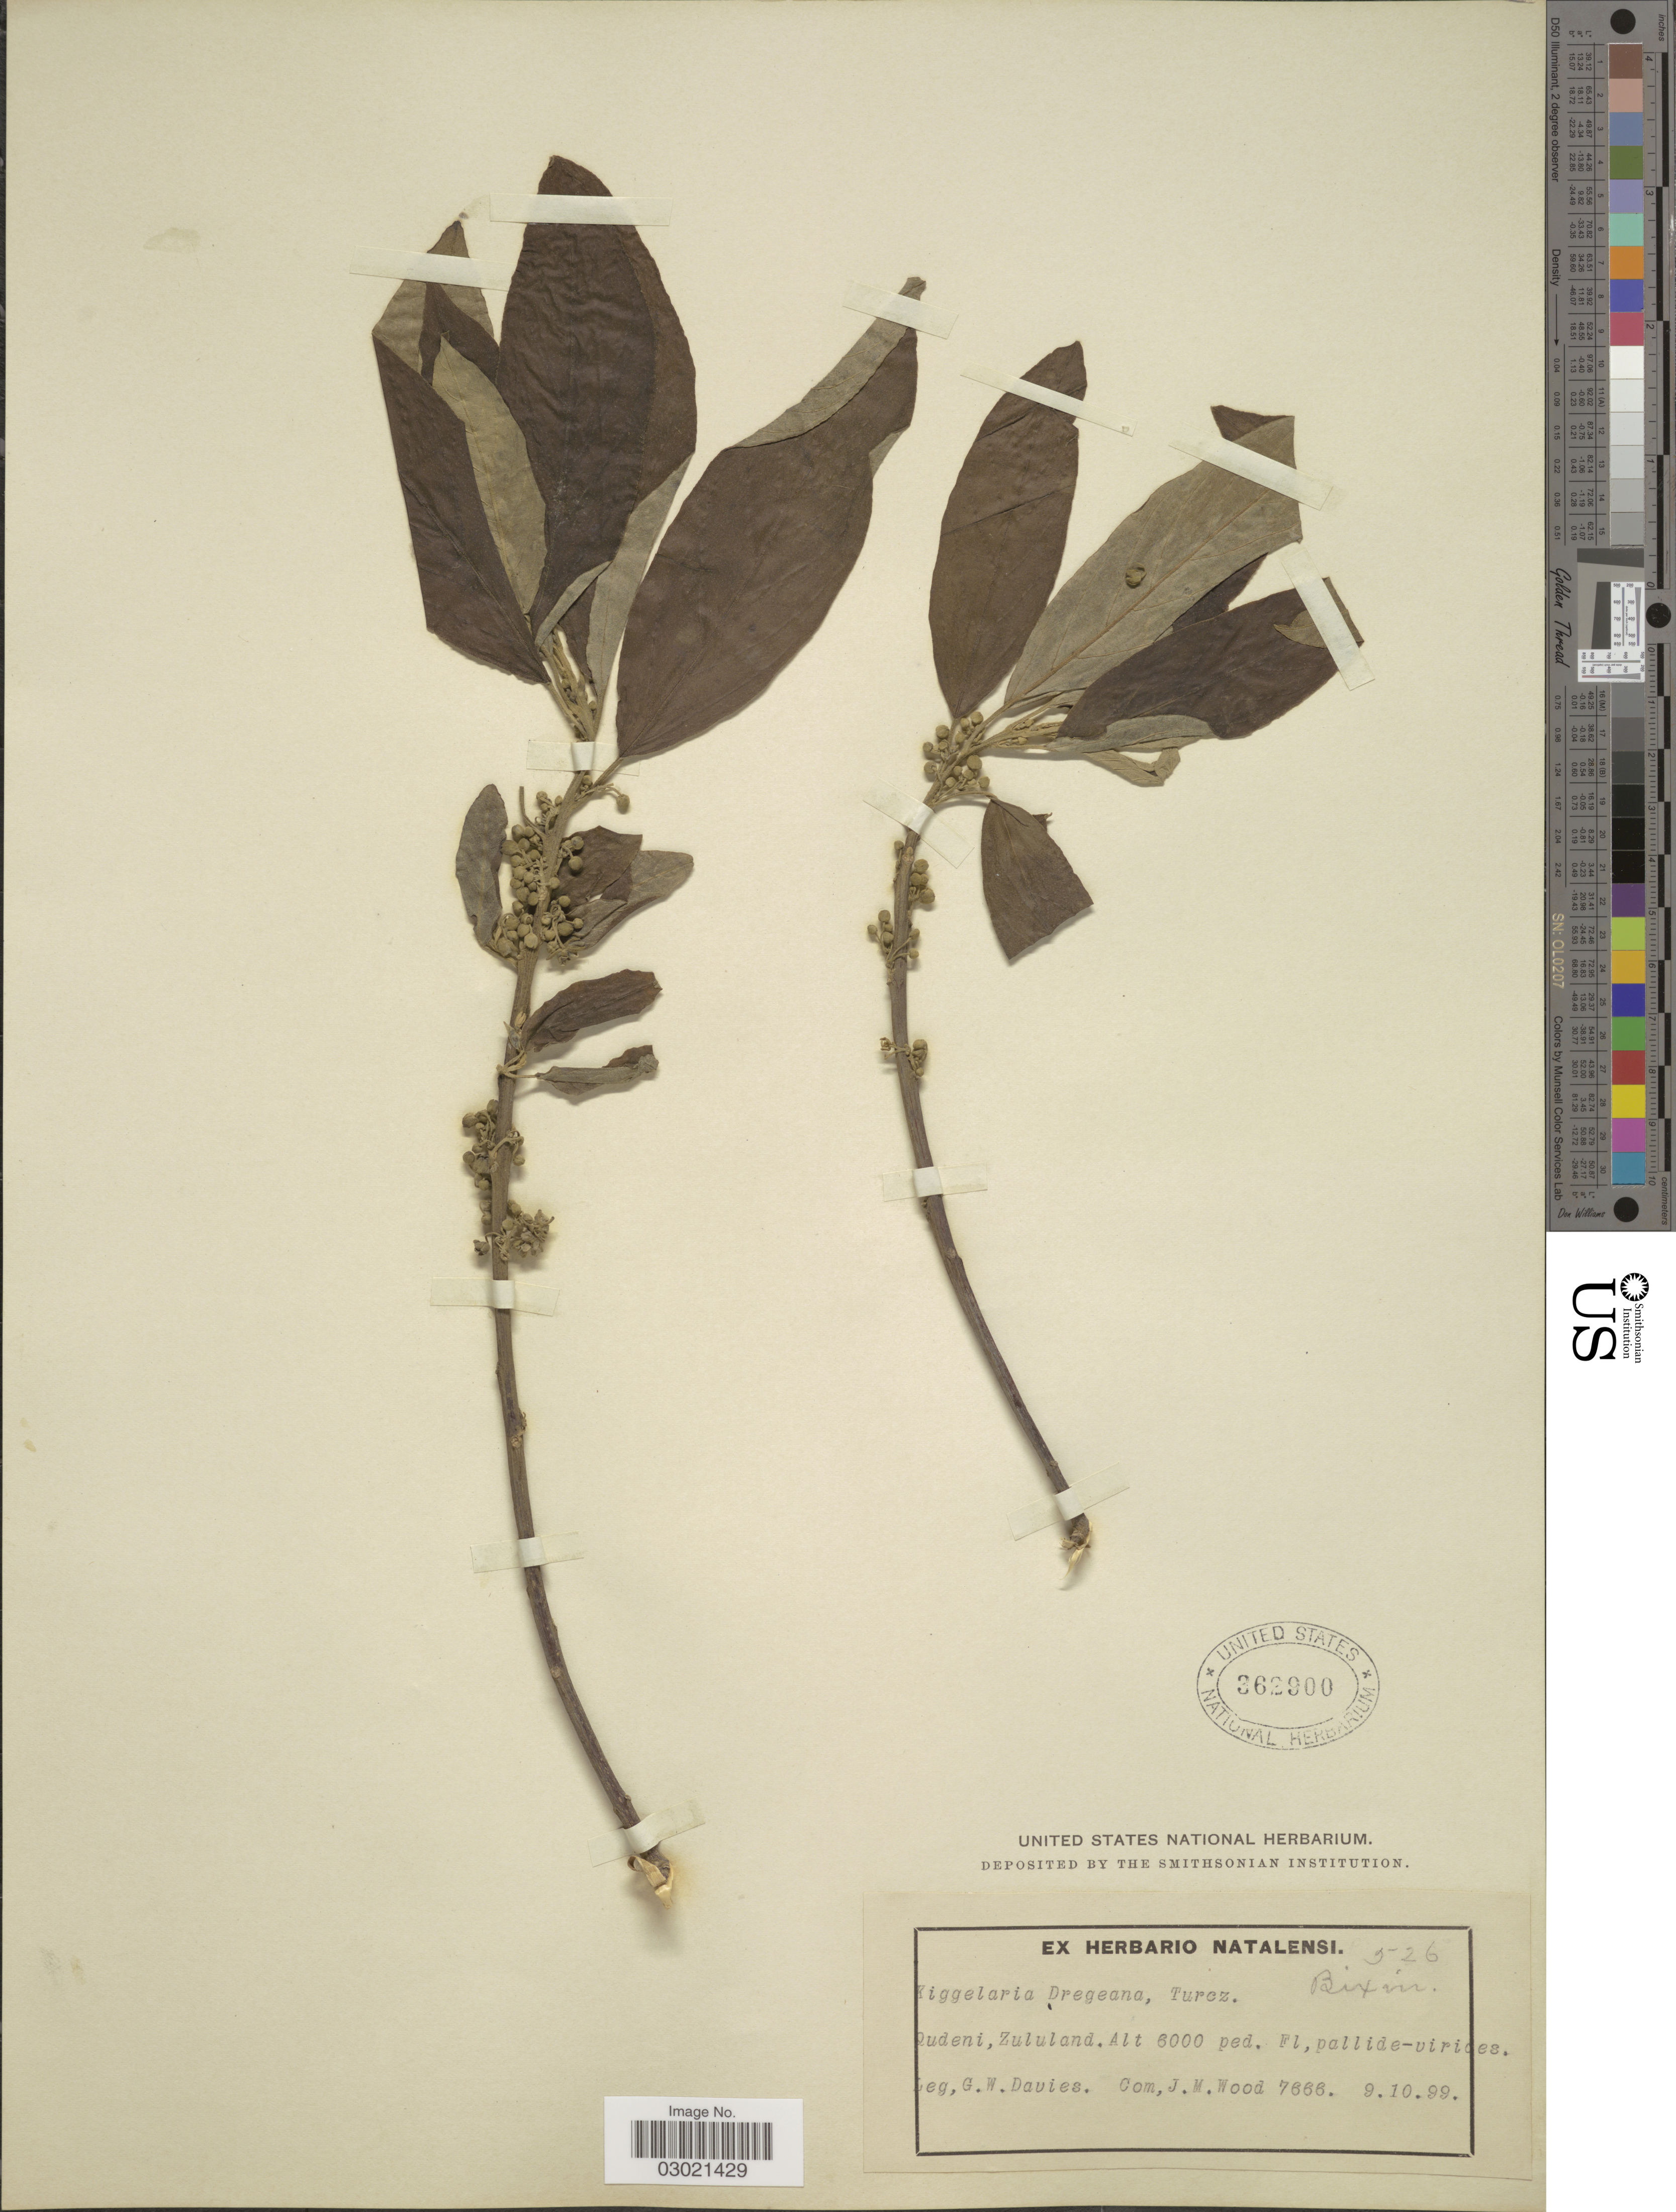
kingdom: Plantae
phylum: Tracheophyta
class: Magnoliopsida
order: Malpighiales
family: Achariaceae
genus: Kiggelaria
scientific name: Kiggelaria dregeana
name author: Turcz.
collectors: G. Davies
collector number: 526/7666?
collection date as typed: Transcribed d/m/y: 9/10/99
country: South Africa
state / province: KwaZulu-Natal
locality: Qudeni, Zululand.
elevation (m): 1829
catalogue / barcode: US 362900